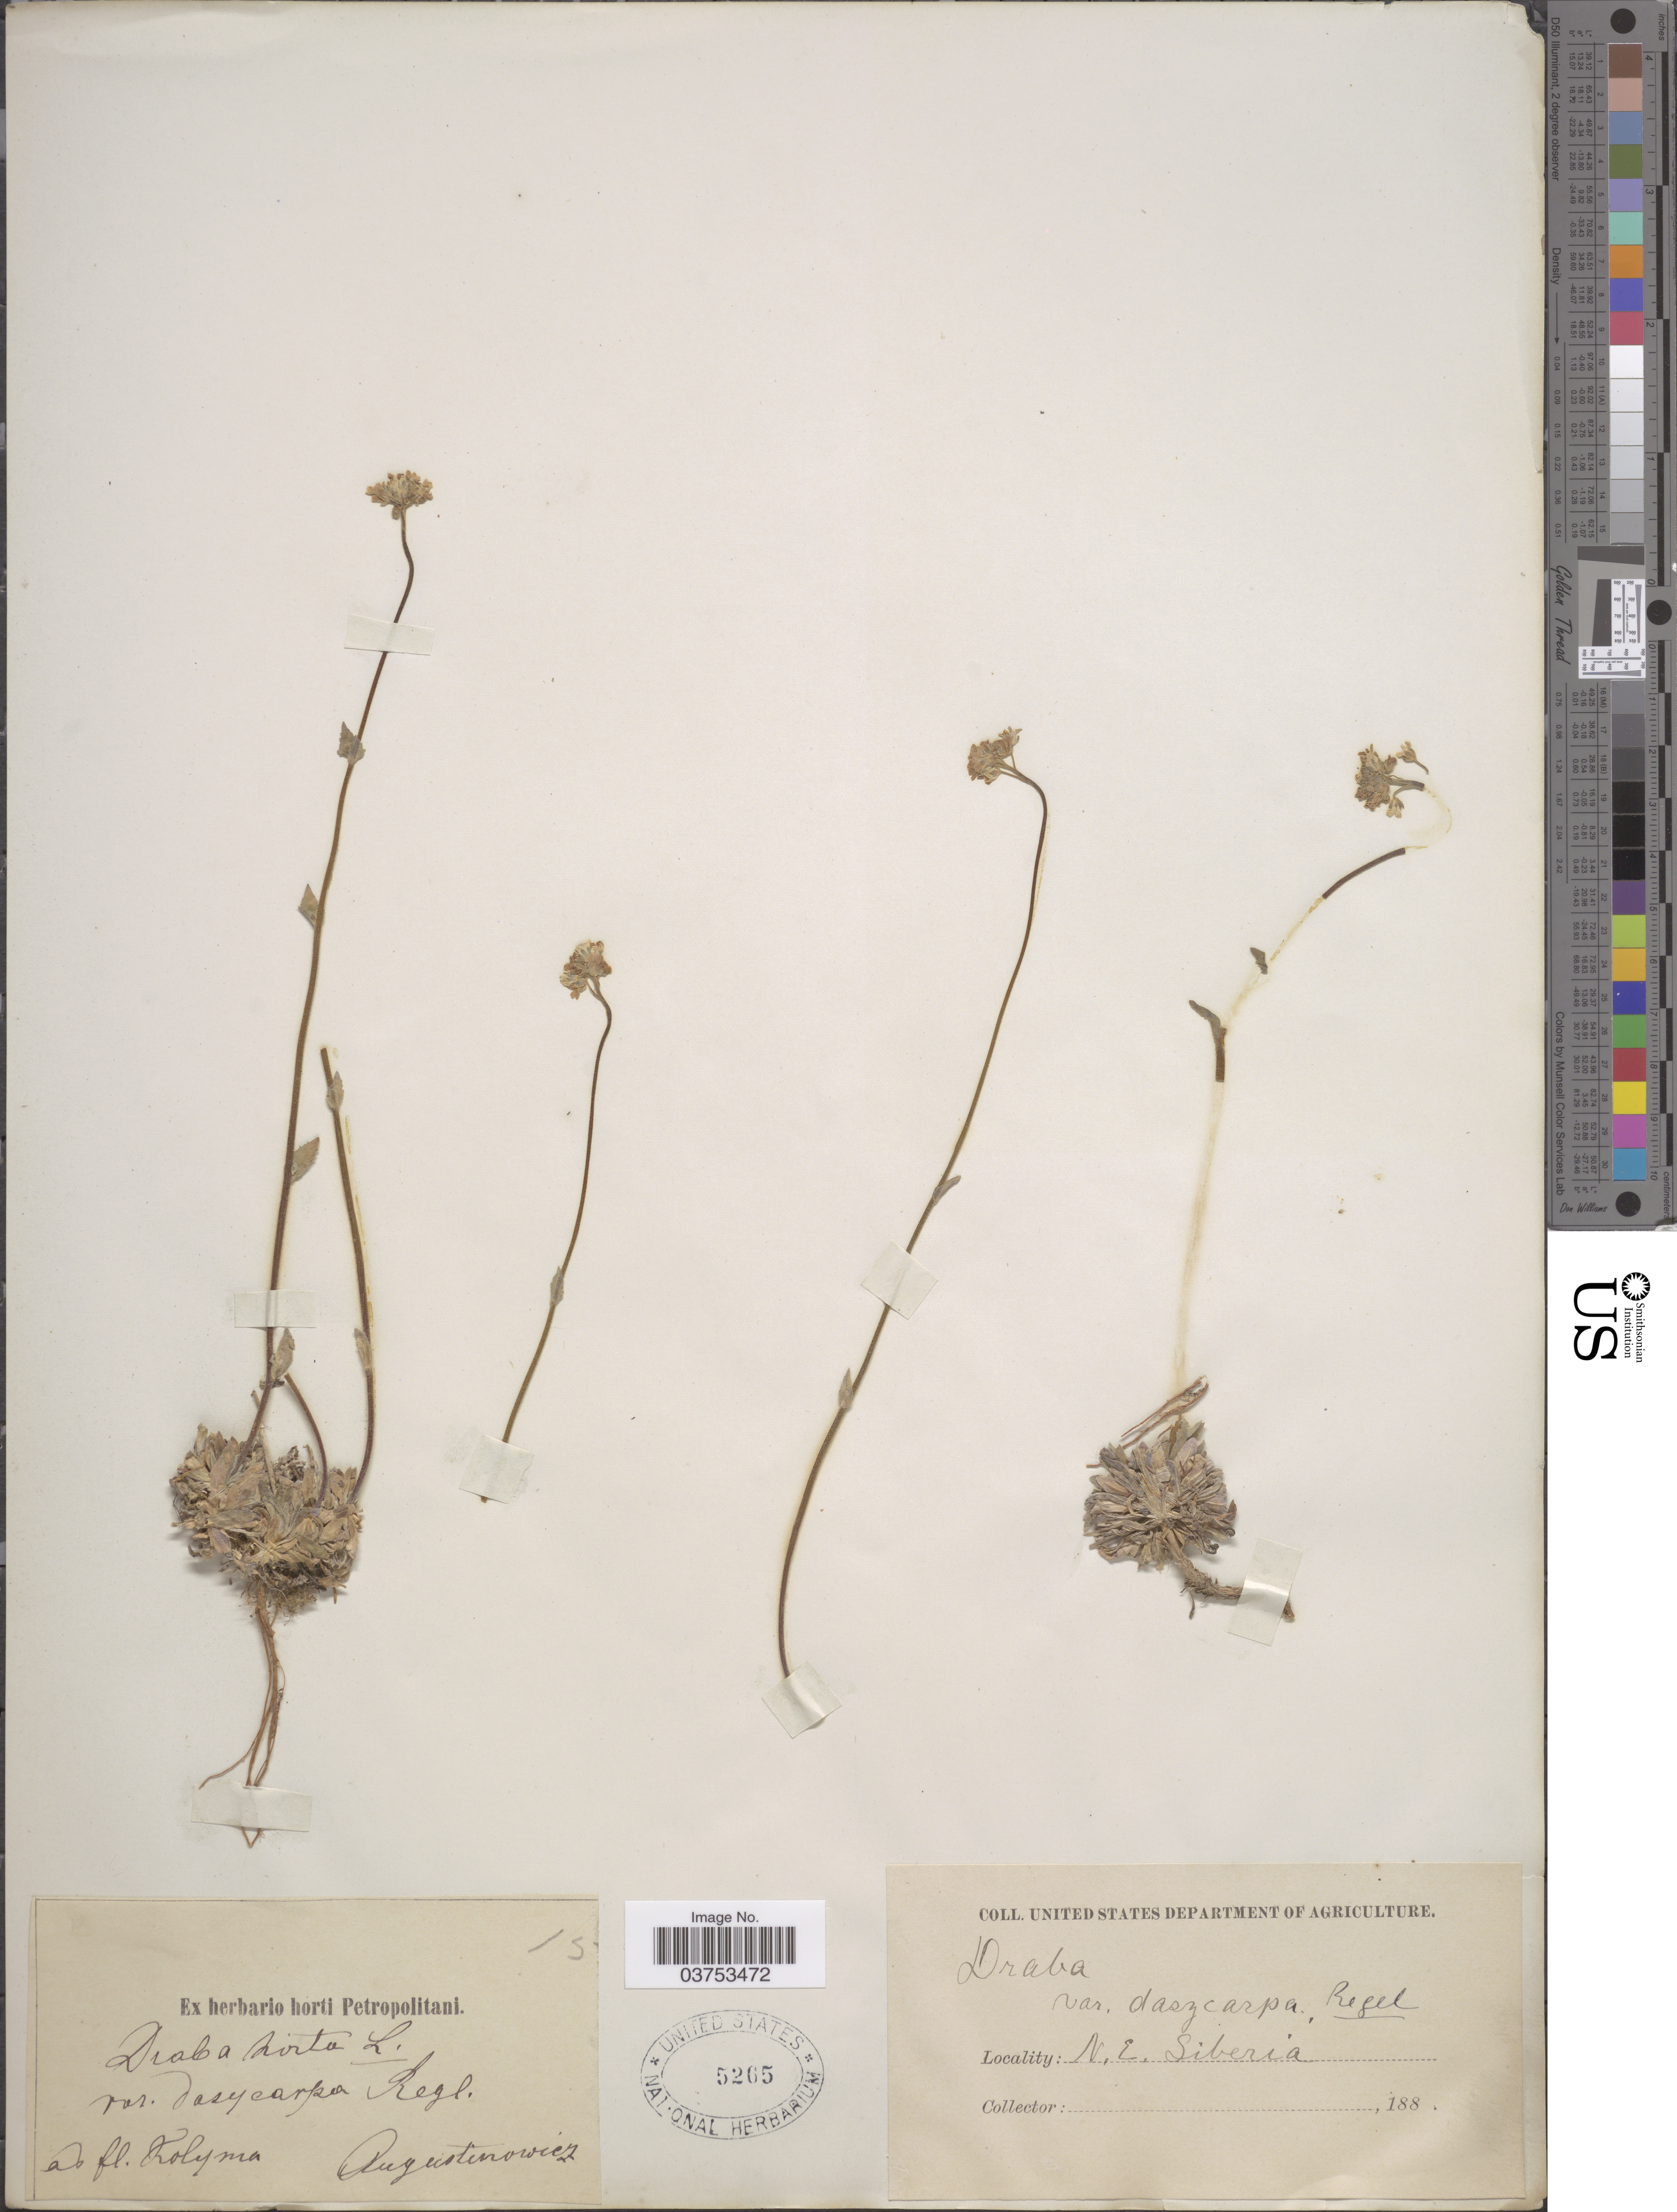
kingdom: Plantae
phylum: Tracheophyta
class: Magnoliopsida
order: Brassicales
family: Brassicaceae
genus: Draba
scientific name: Draba dasycarpa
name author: Bernh.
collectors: -. Angustinowicz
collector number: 15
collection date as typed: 188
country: Russian Federation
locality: Ad fl. Kolyma. N.E. Siberia.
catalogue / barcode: US 5265